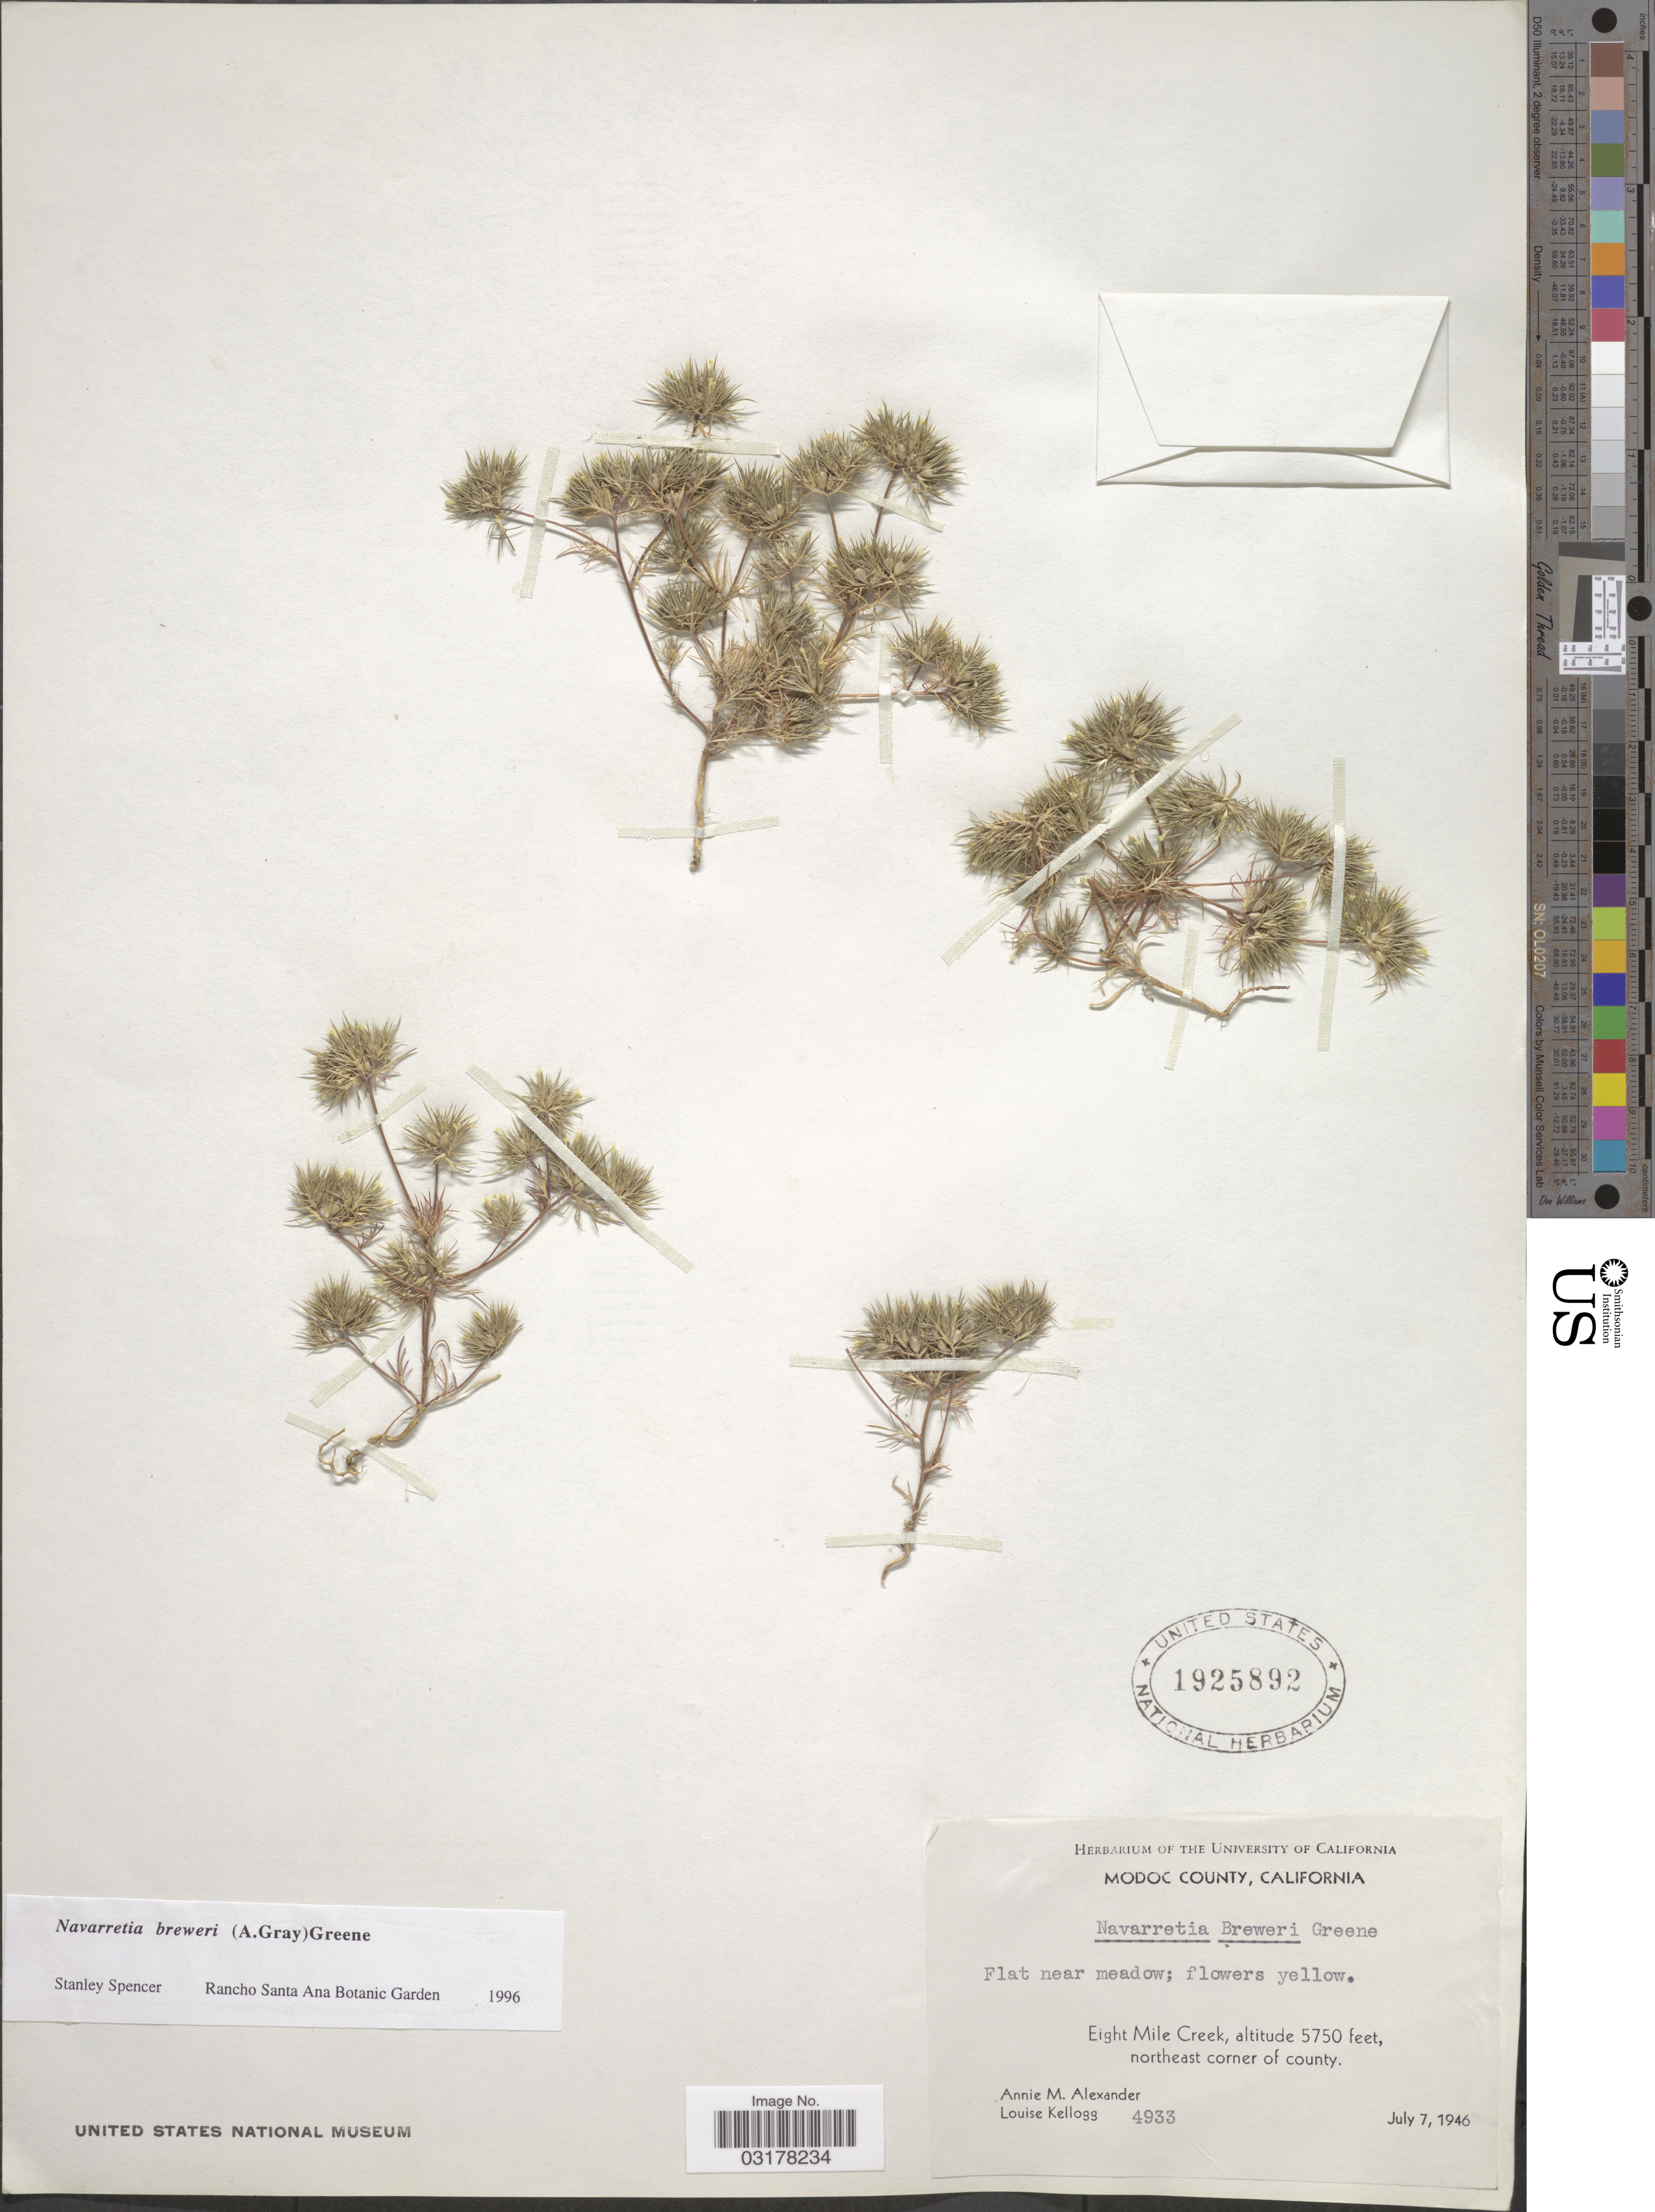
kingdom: Plantae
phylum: Tracheophyta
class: Magnoliopsida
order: Ericales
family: Polemoniaceae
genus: Navarretia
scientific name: Navarretia breweri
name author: (A. Gray) Greene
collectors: A. M. Alexander & L. Kellogg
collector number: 4933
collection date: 1946-07-07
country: United States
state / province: California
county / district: Modoc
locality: Modoc County. Eight Mile Creek. Northeast corner of county.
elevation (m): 1753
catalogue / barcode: US 1925892